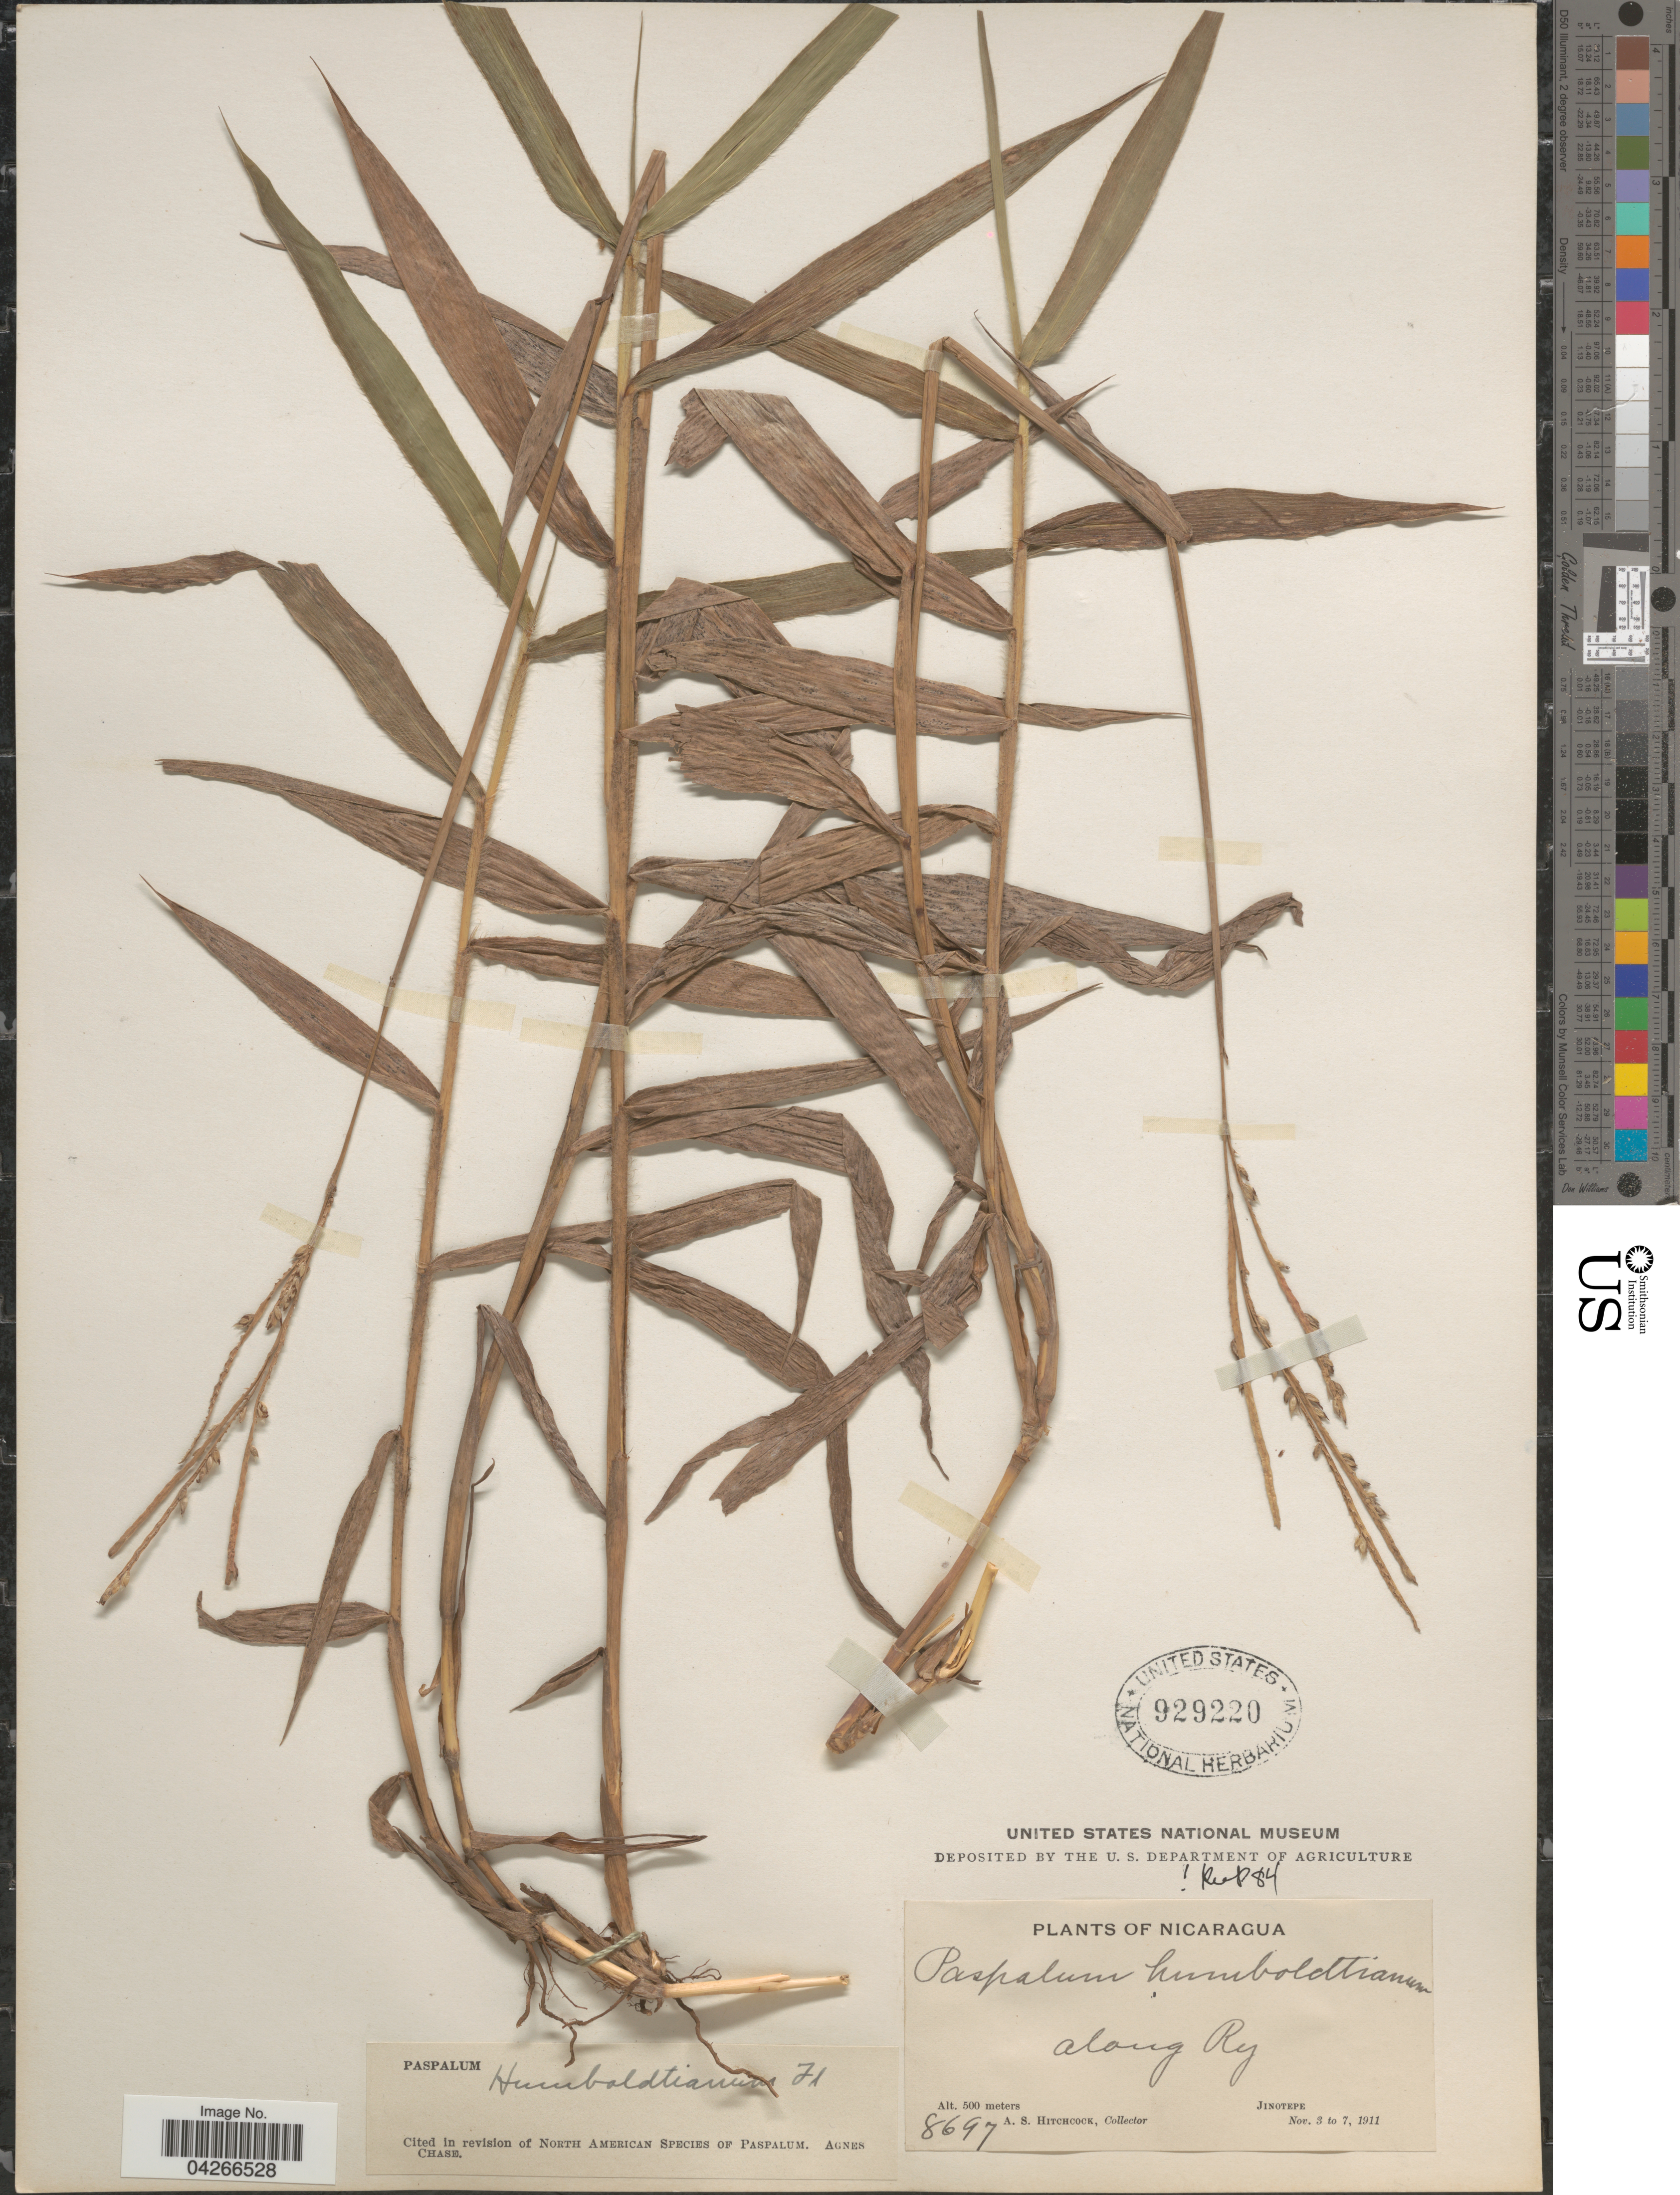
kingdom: Plantae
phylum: Tracheophyta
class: Liliopsida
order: Poales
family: Poaceae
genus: Paspalum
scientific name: Paspalum humboldtianum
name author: Flüggé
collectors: A. S. Hitchcock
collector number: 8697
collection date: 1911-11-03/1911-11-07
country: Nicaragua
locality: Along Ry. Jinotepe.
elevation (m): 500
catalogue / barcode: US 929220